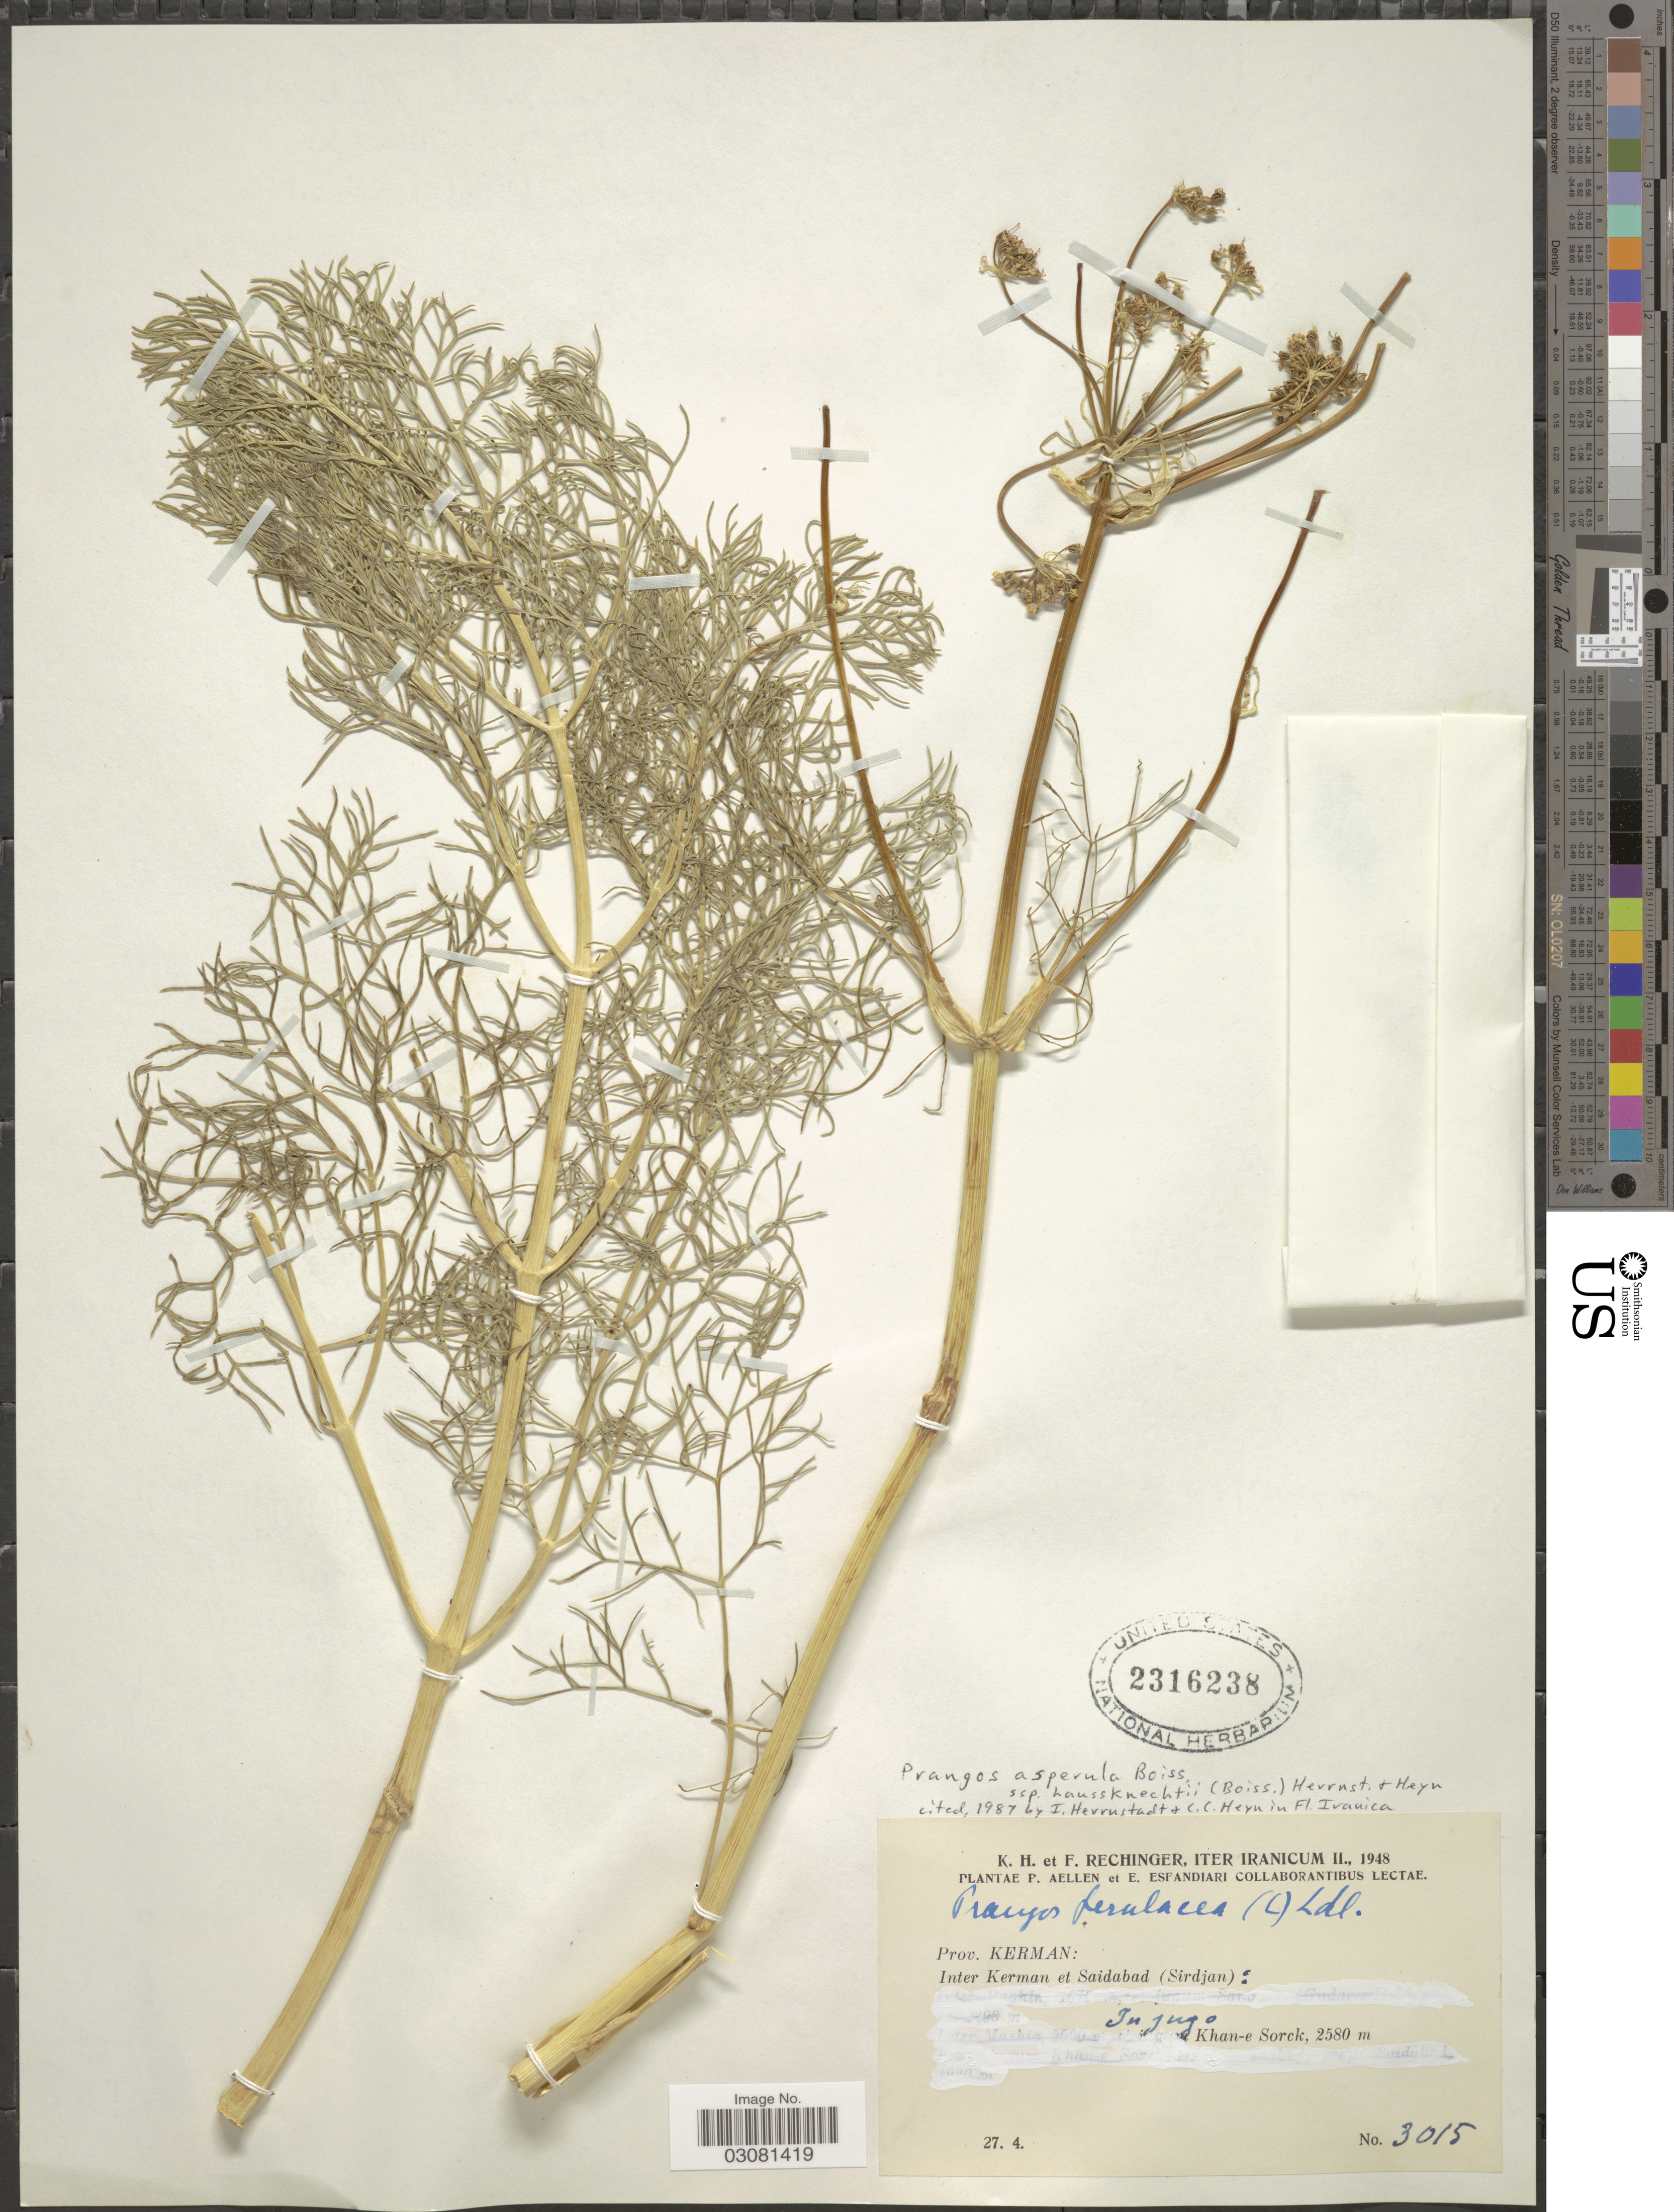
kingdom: Plantae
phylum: Tracheophyta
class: Magnoliopsida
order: Apiales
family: Apiaceae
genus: Prangos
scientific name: Prangos asperula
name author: Boiss.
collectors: K. Rechinger, F. Rechinger, P. Aellen & E. Esfandiari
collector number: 3015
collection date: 1948-04-27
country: Iran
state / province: Kerman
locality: Inter Kerman et Saidabad (Sirdjan): In jugo Khan-e Sorek.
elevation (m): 2580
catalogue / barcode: US 2316238